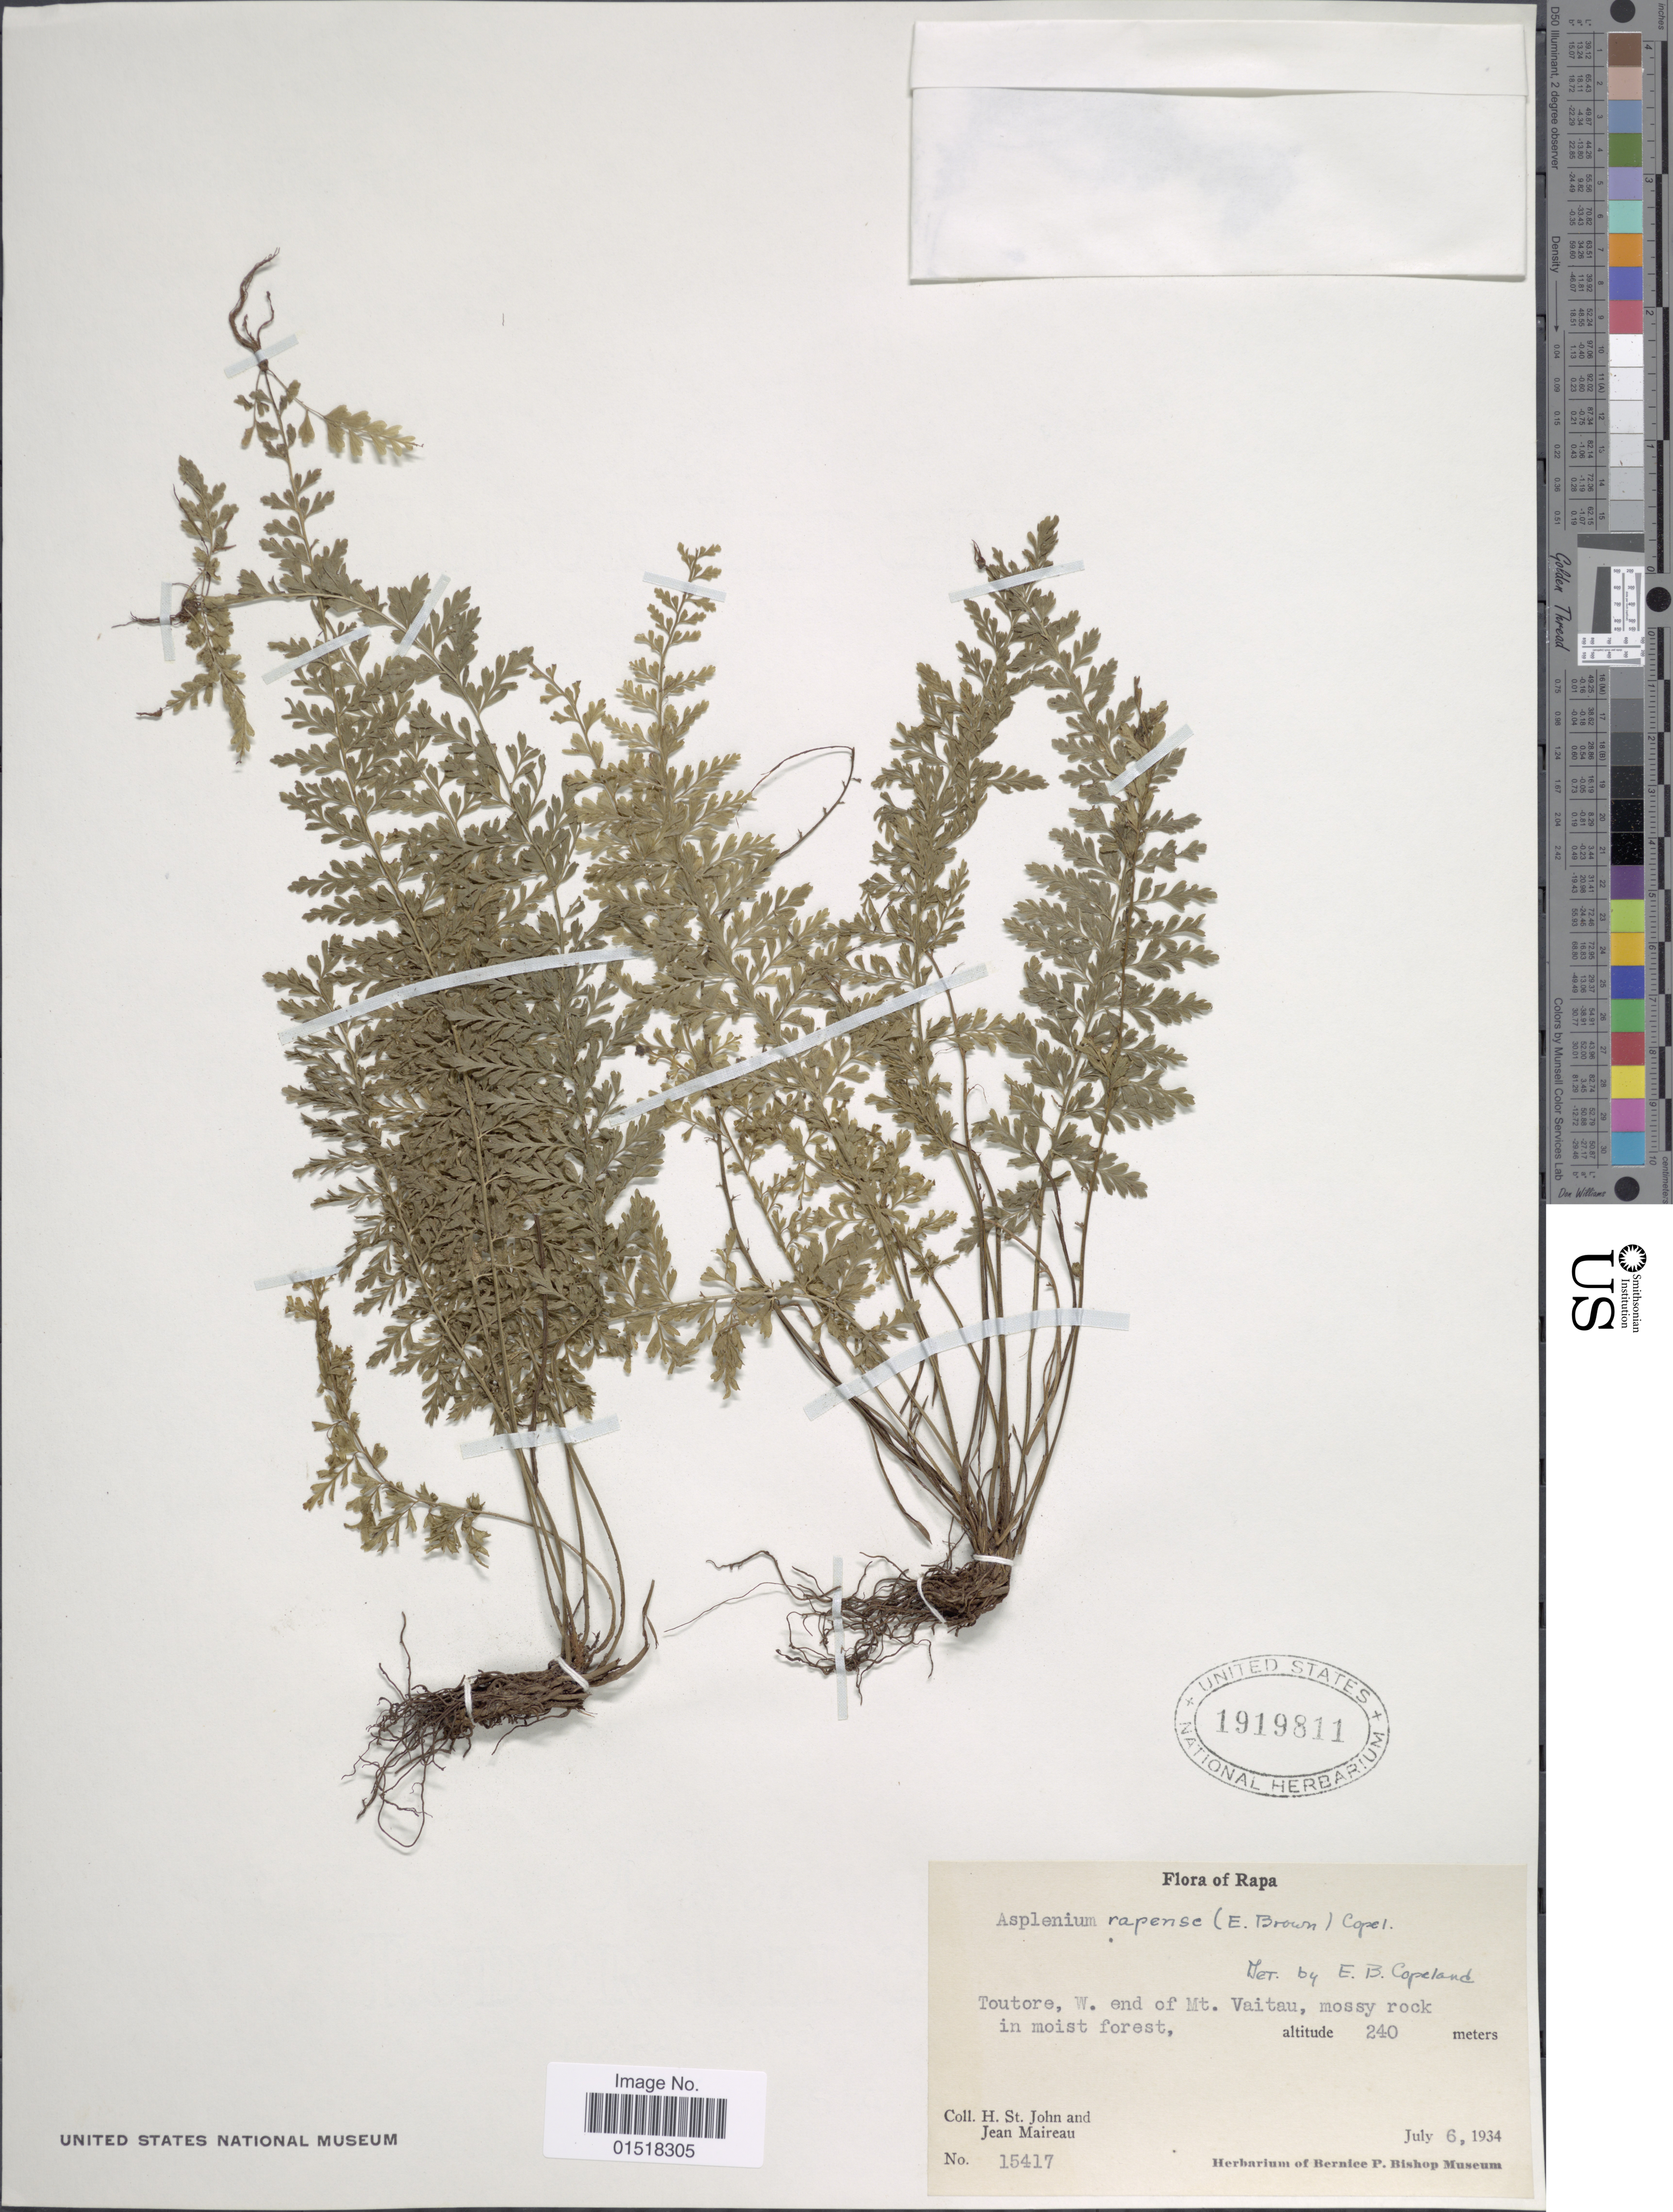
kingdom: Plantae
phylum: Tracheophyta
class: Polypodiopsida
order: Polypodiales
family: Aspleniaceae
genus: Asplenium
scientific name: Asplenium rapense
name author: (E.D. Br.) Copel.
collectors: H. St. John & J. Maireau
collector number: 15417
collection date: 1934-07-06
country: French Polynesia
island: Rapa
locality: Rapa. Toutore, W. end of Mt. Vaitau.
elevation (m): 240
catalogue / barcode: US 1919811